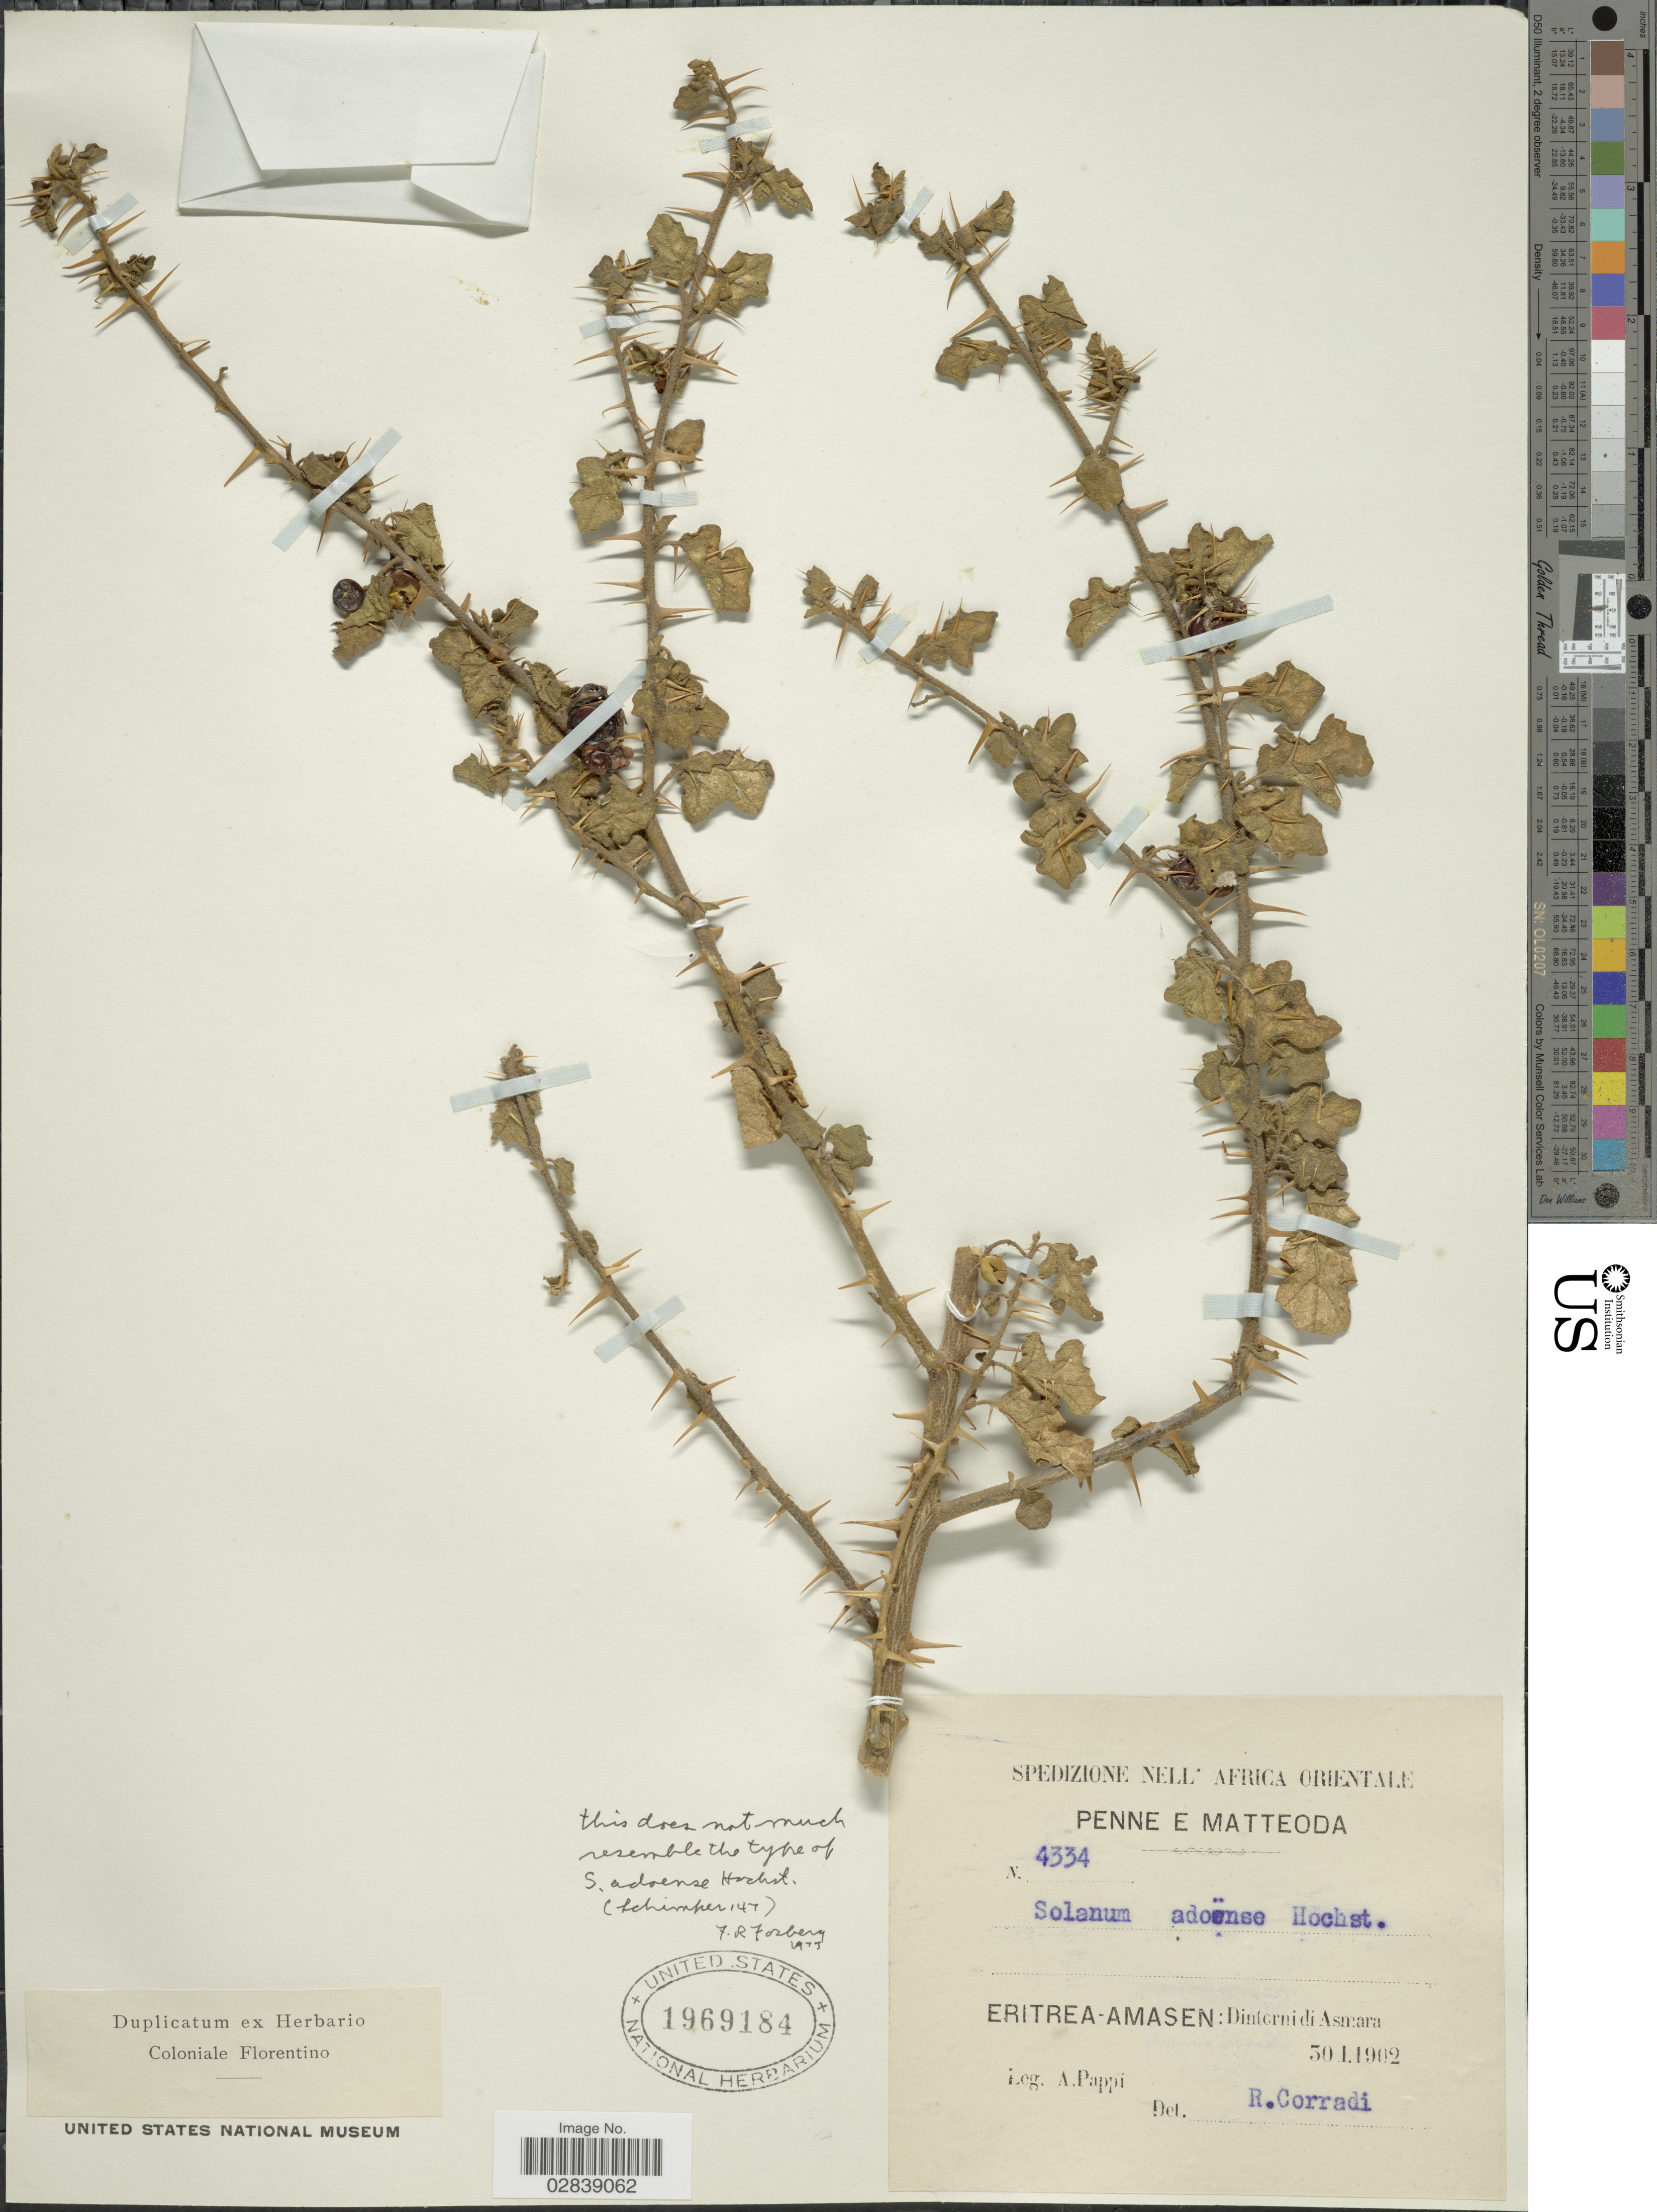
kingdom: Plantae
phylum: Tracheophyta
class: Magnoliopsida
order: Solanales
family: Solanaceae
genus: Solanum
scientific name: Solanum adoense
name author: Hochst. in A. Braun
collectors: A. Pappi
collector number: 4334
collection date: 1902-01-30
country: Eritrea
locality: Eritrea-Amasen: Dinternidi Asmara.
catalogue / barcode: US 1969184